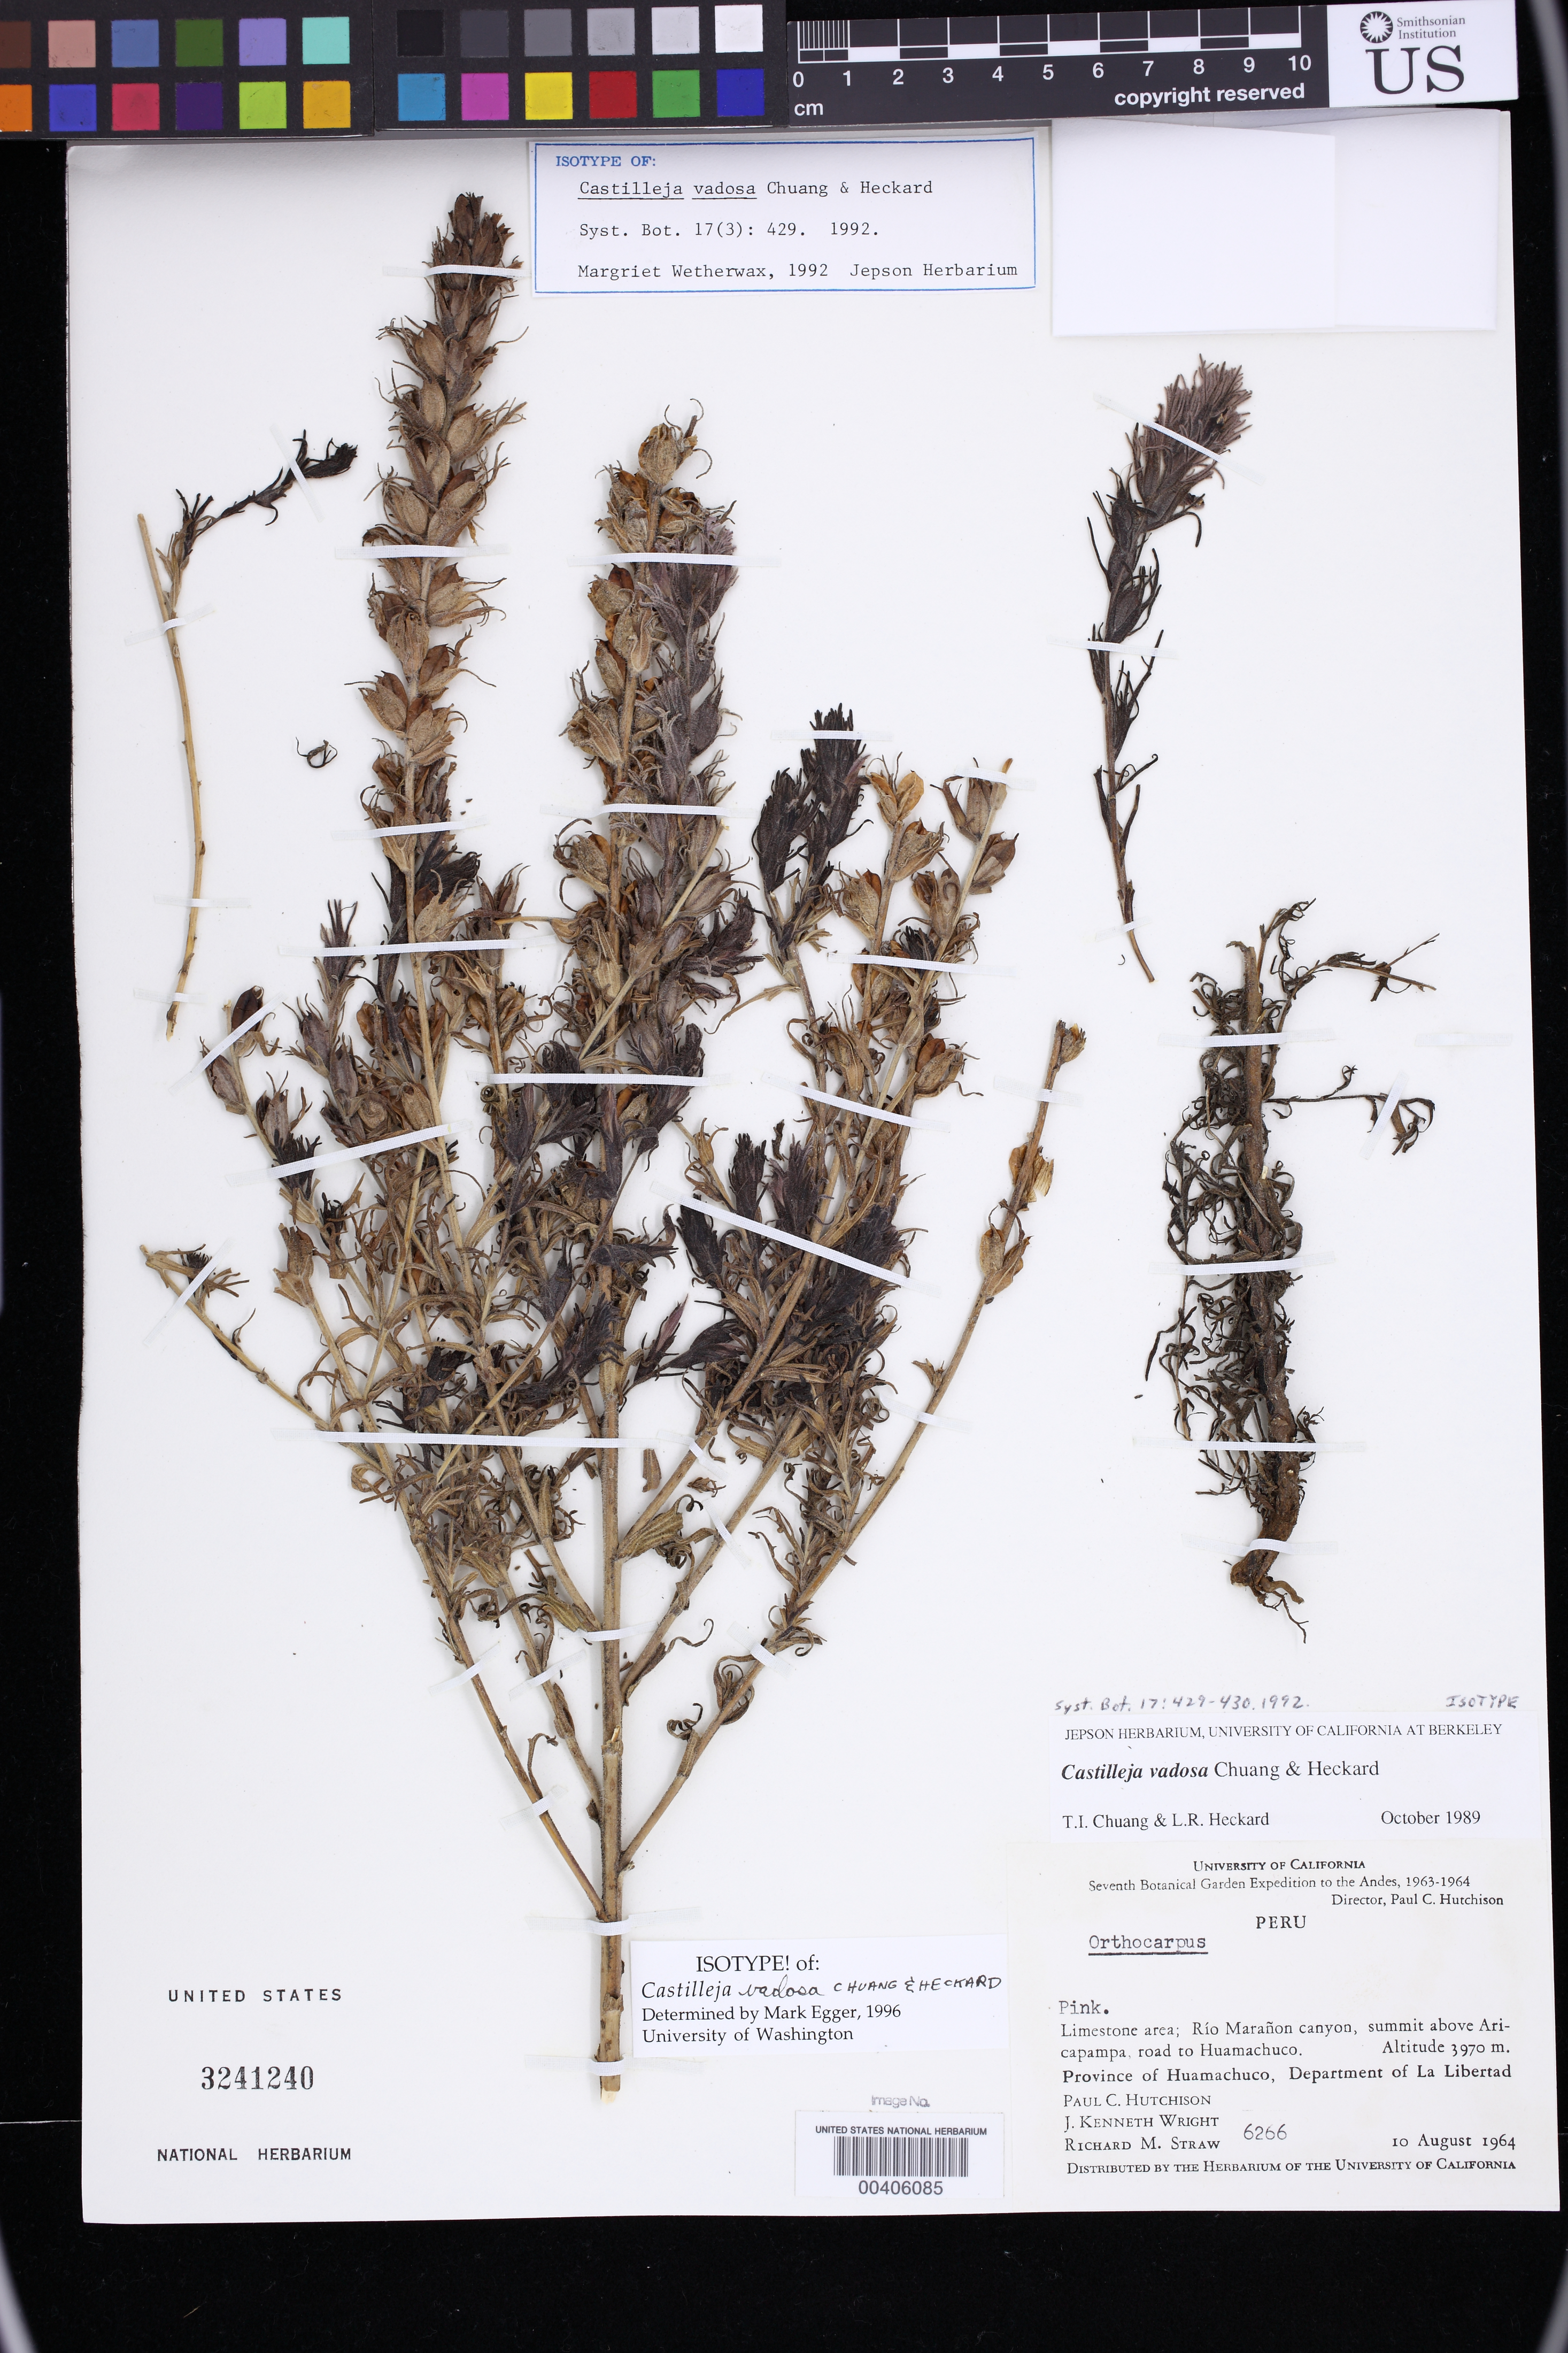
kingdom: Plantae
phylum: Tracheophyta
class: Magnoliopsida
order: Lamiales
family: Orobanchaceae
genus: Castilleja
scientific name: Castilleja vadosa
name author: T.I. Chuang & Heckard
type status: Isotype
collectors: P. C. Hutchison, J. K. Wright & R. M. Straw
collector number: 6266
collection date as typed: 10 Aug 1964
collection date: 1964-08-10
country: Peru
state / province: La Libertad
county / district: Sanchez Carrion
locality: Rio Maranon Canyon, summit above Aricapampa, road to Huamachuco. Huamachuco Dist.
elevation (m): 3970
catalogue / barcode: US 3241240